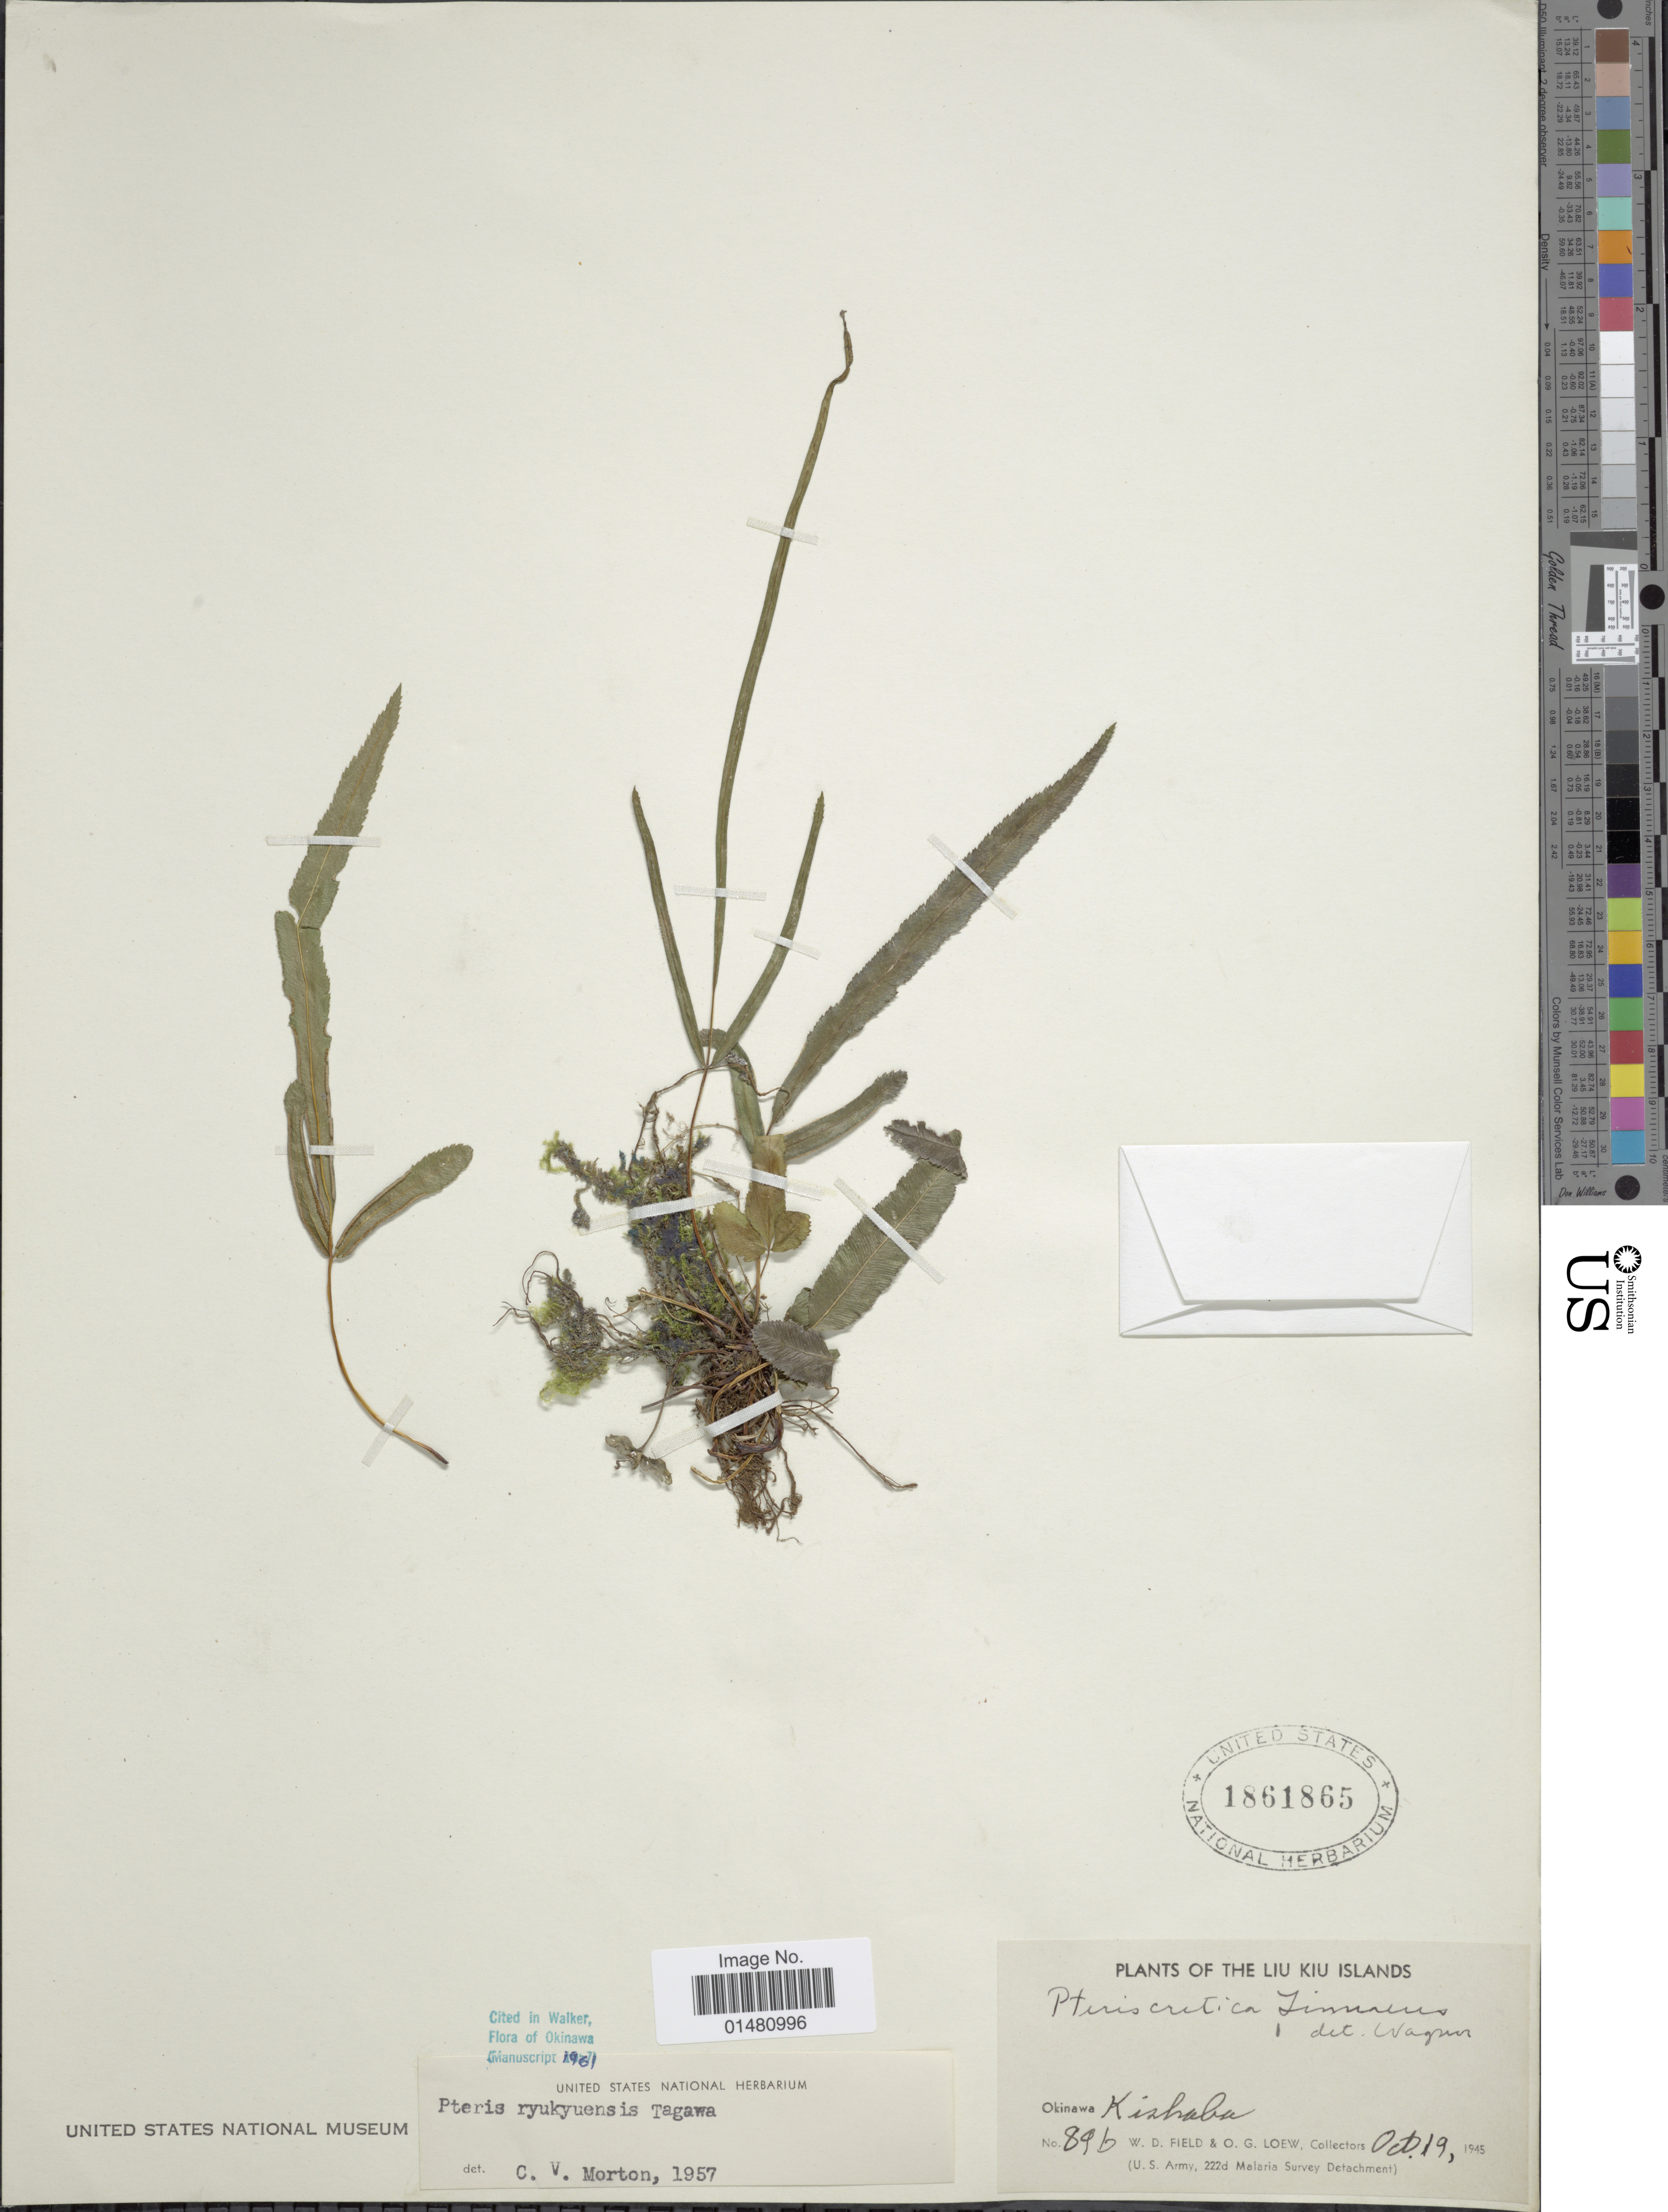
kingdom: Plantae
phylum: Tracheophyta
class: Polypodiopsida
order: Polypodiales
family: Pteridaceae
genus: Pteris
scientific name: Pteris ryukyuensis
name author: Tagawa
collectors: W. D. Field & O. G. Loew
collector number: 89b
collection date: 1945-10-19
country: Japan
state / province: Okinawa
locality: The Liu Kiu Islands, Okinawa, Kishaba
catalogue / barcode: US 1861865